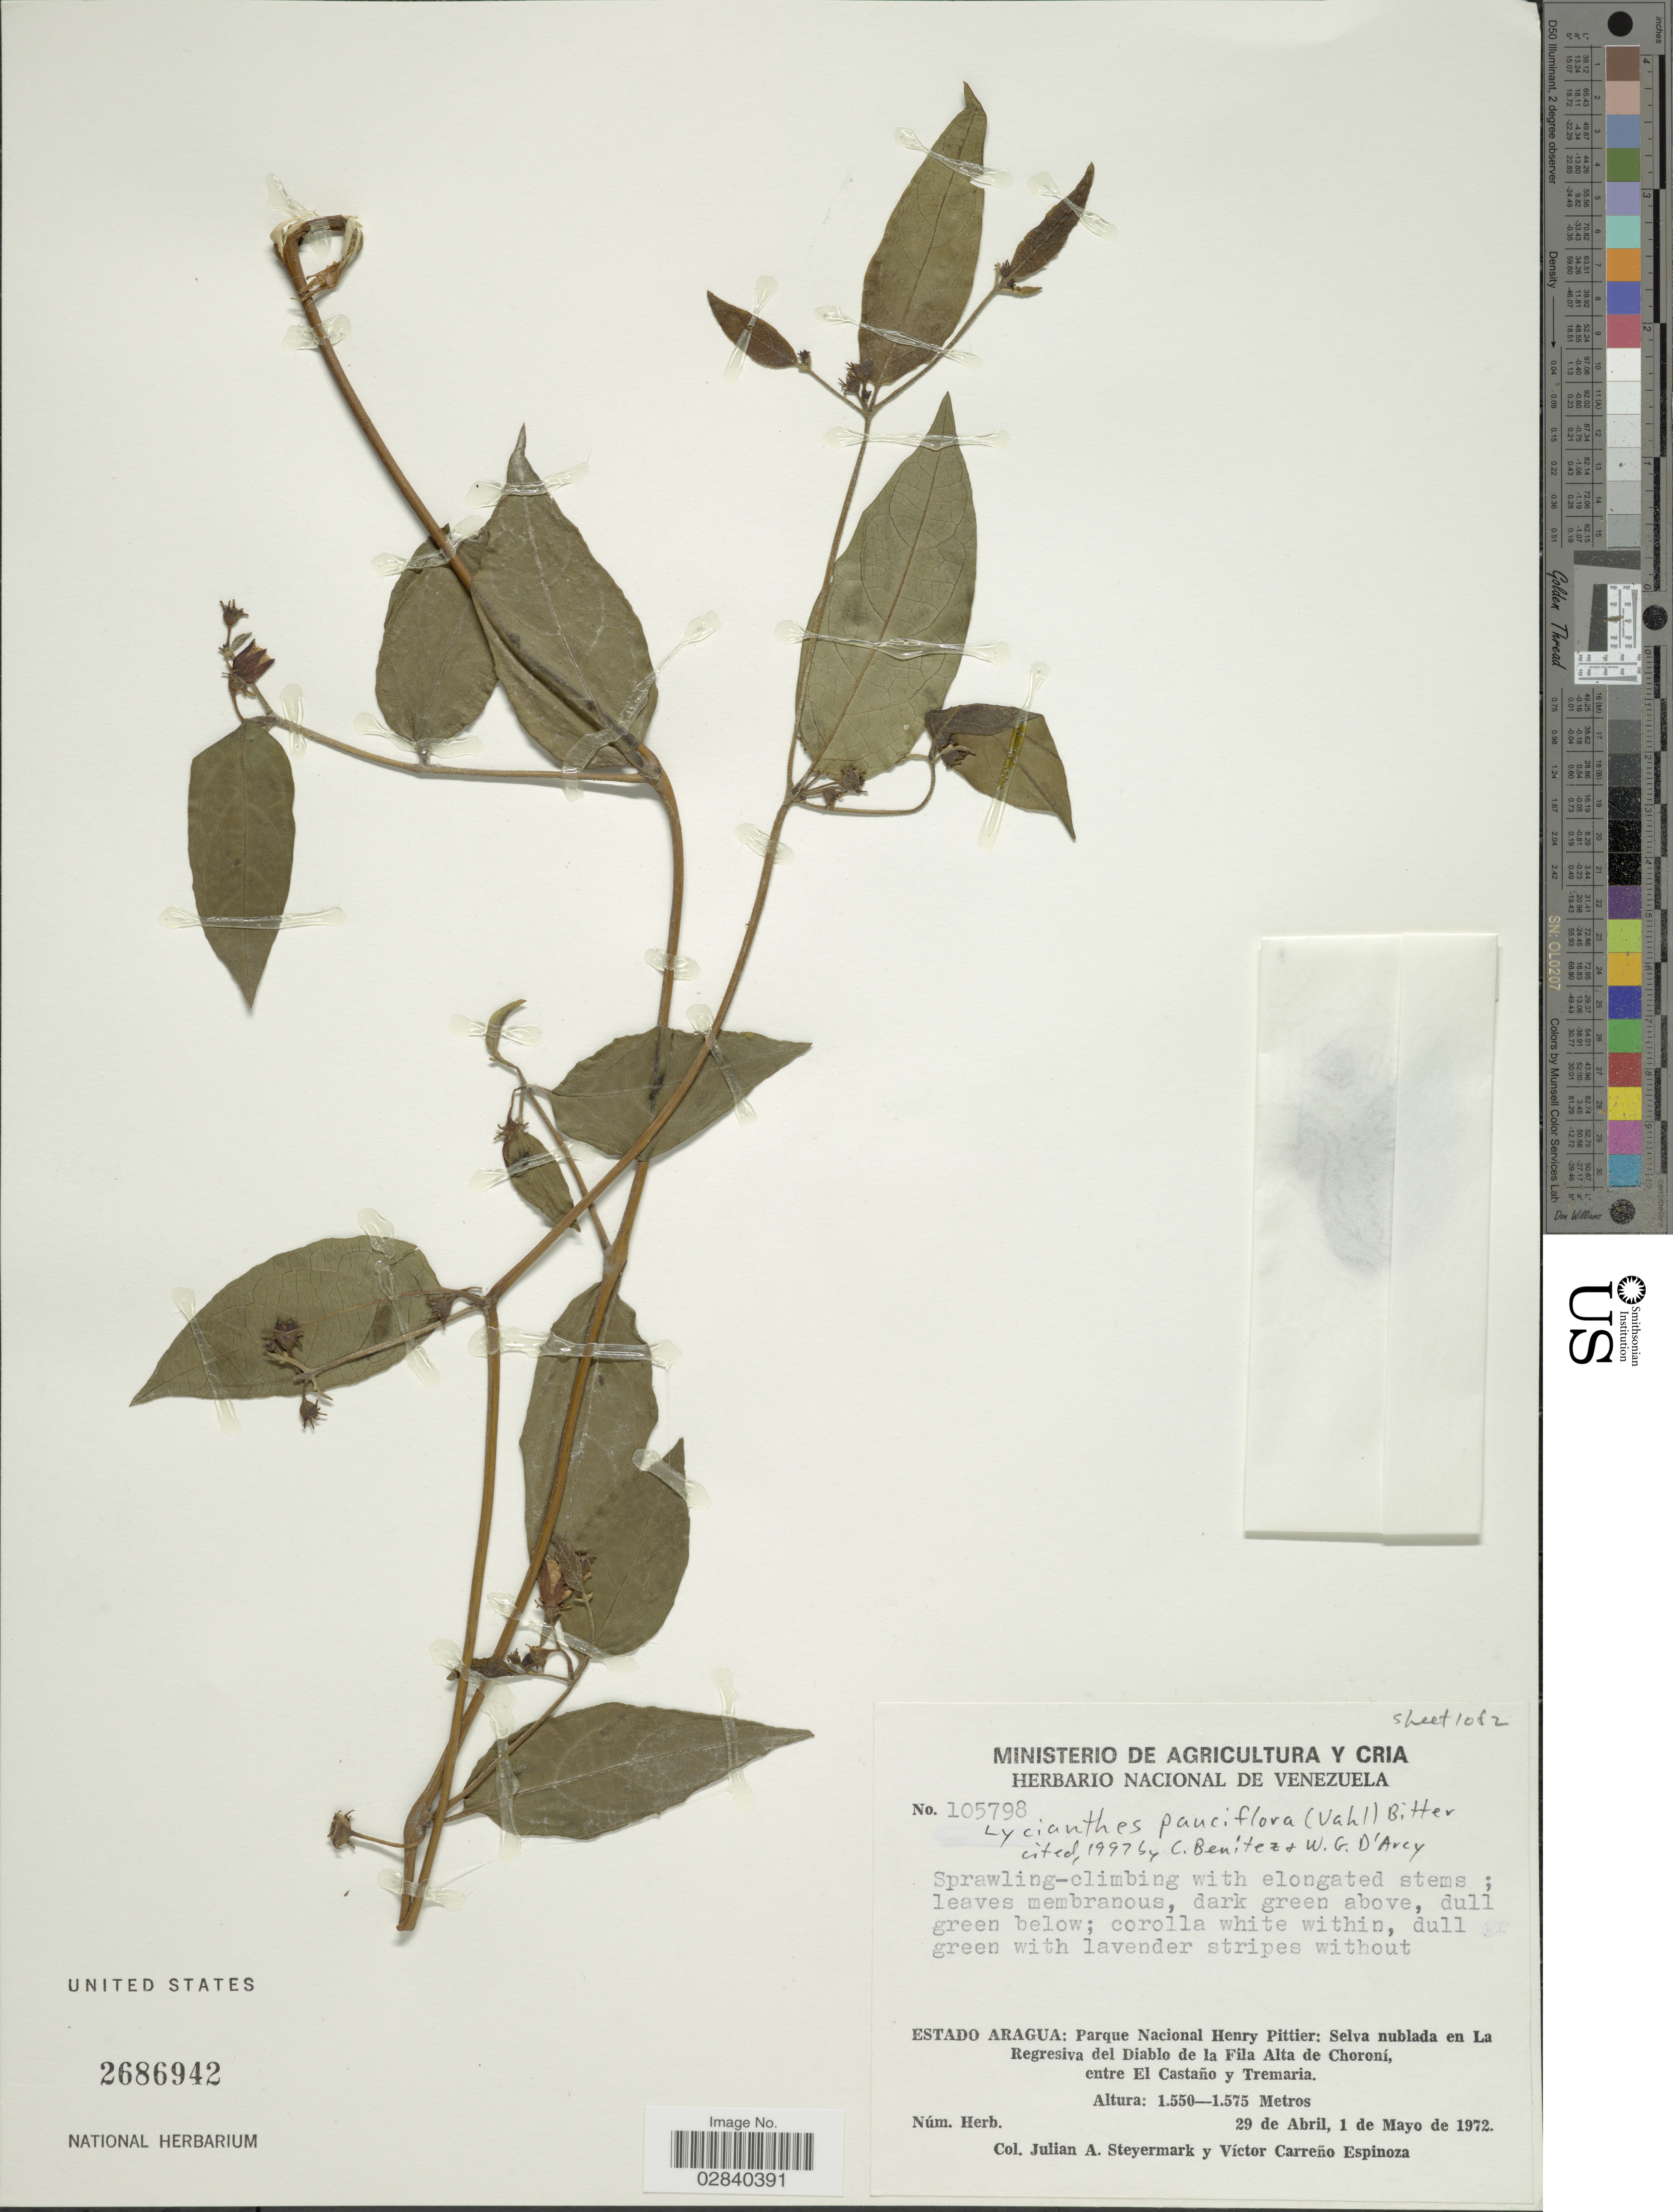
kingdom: Plantae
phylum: Tracheophyta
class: Magnoliopsida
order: Solanales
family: Solanaceae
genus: Lycianthes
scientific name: Lycianthes pauciflora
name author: (Vahl) Bitter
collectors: J. Steyermark & V. Carreño E.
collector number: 105798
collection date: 1972-04-29/1972-05-01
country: Venezuela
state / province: Aragua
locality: Estado Aragua: Parque Nacional Henry Pittier: Selva nublada en La Regresiva del Diablo de la Fila Alta de Choroni, entre El Castaño y Tremaria.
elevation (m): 1550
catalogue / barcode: US 2686942